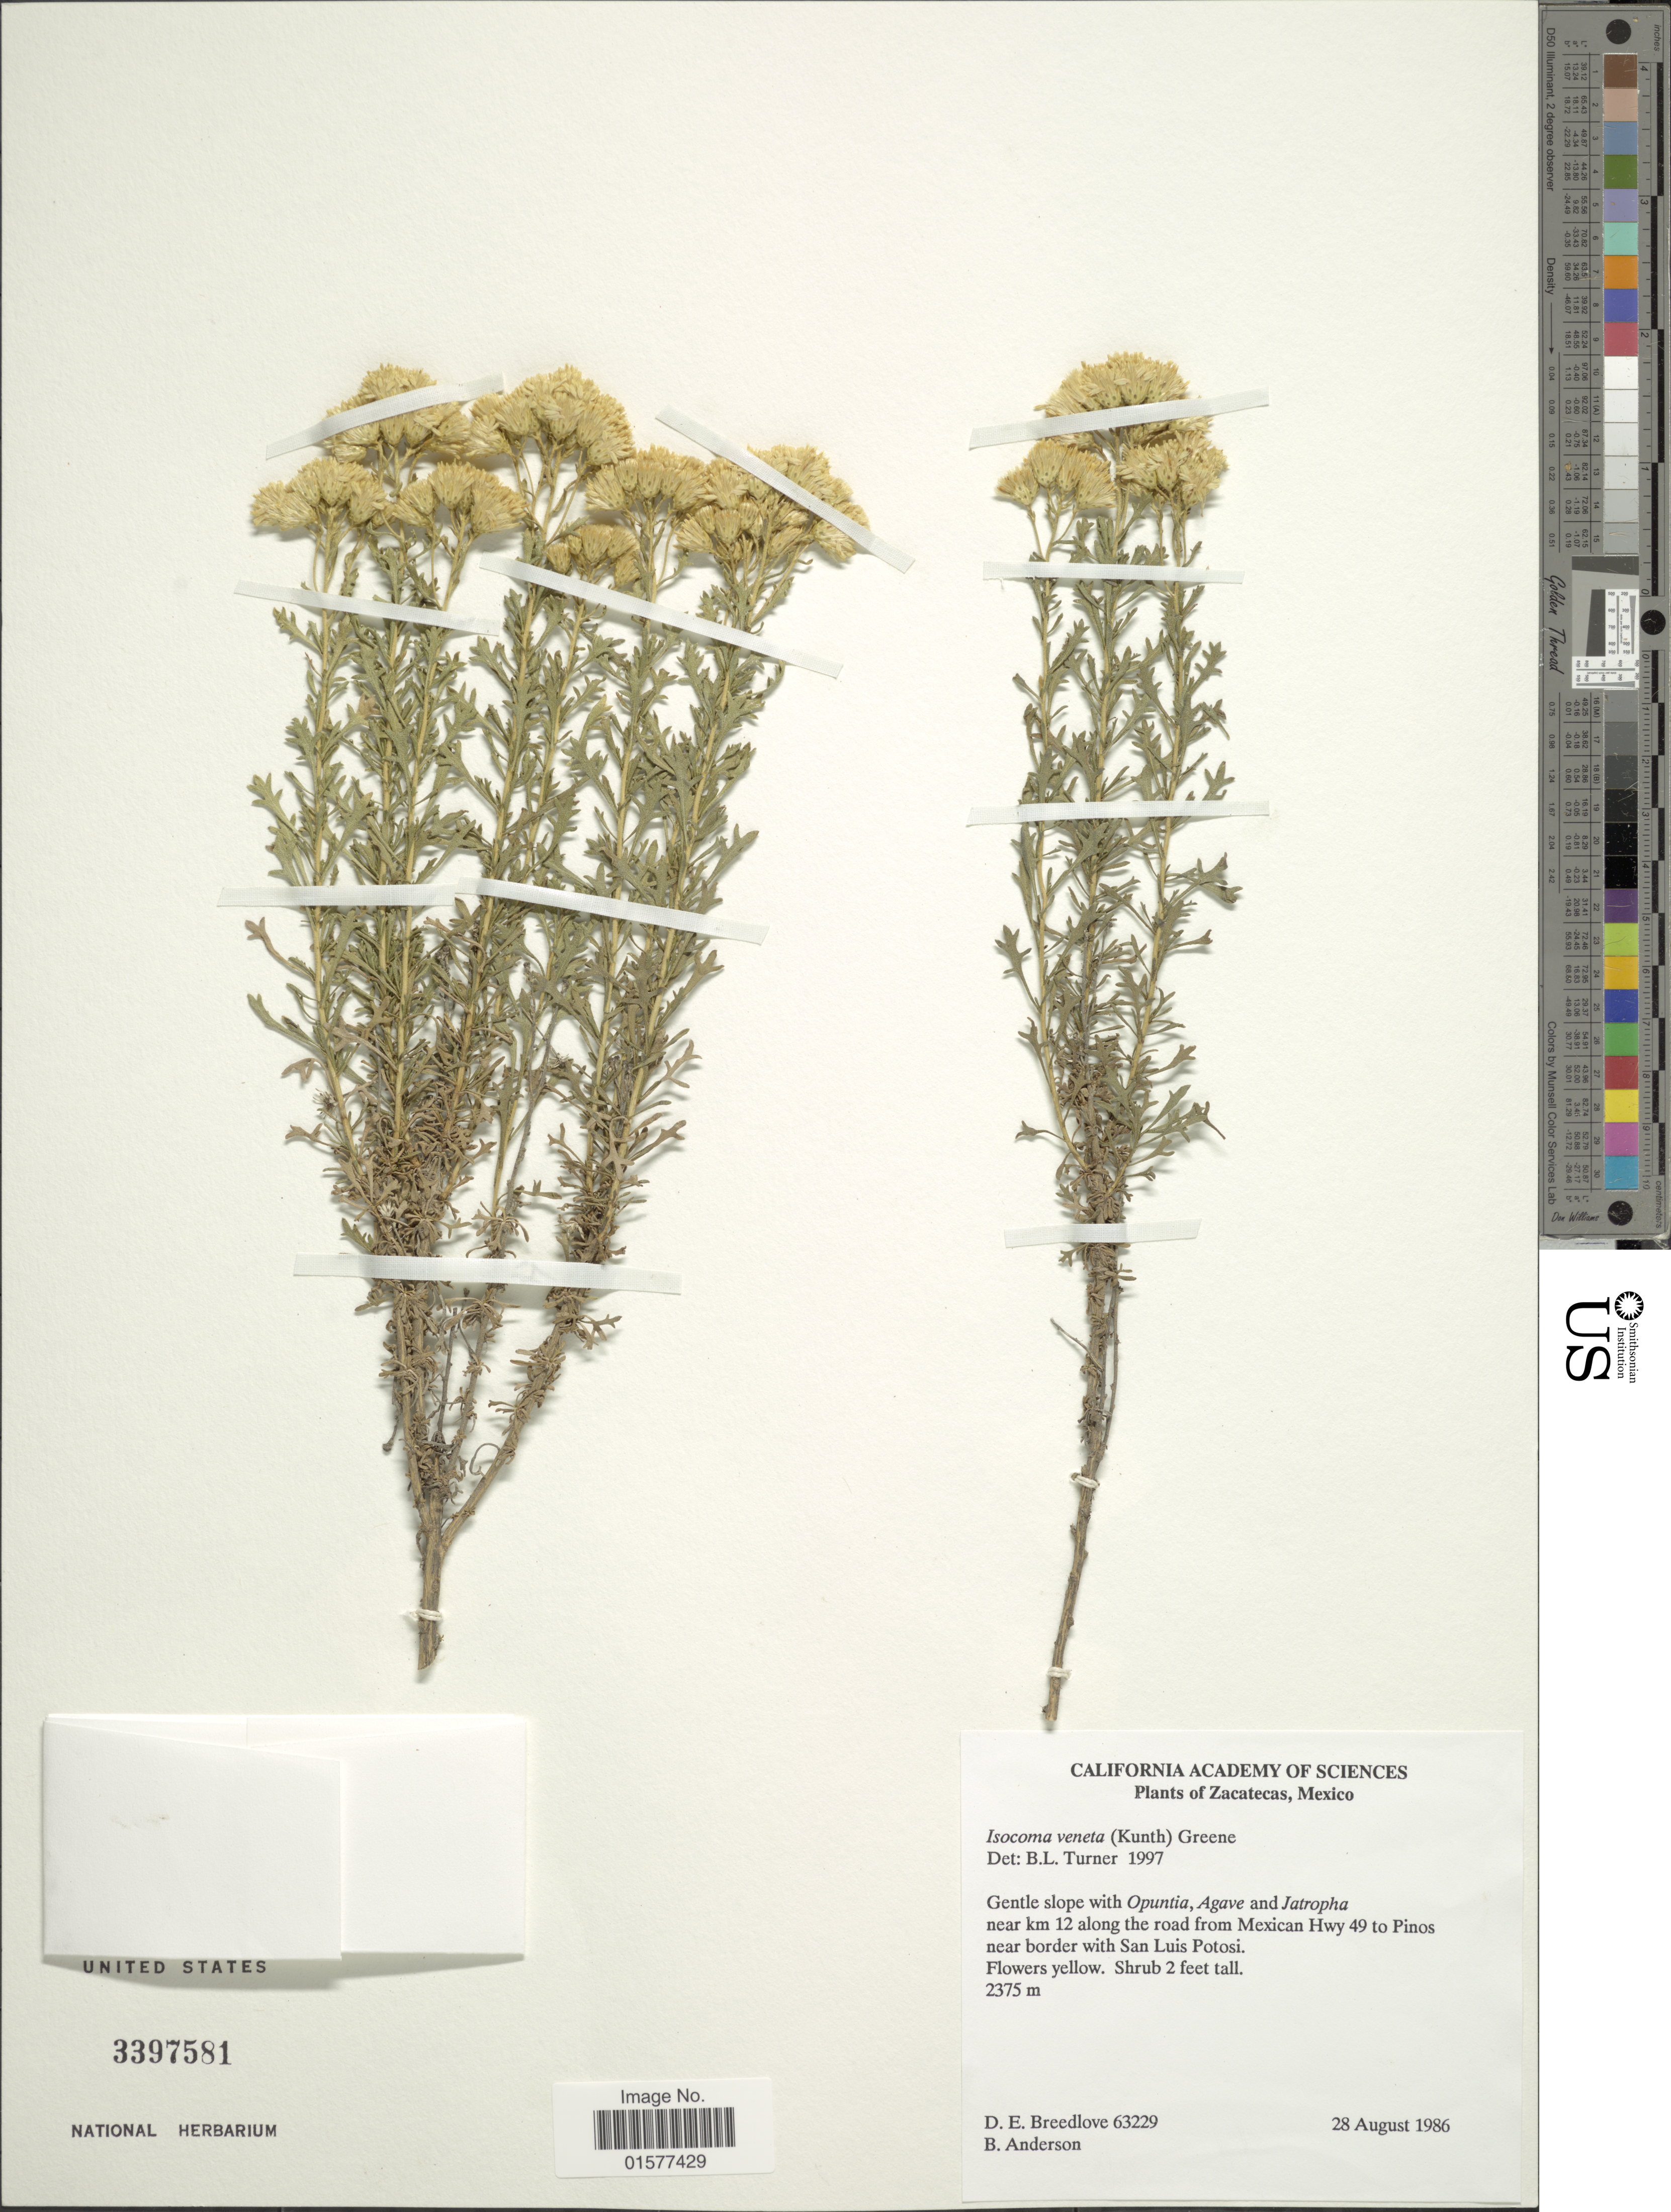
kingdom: Plantae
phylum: Tracheophyta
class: Magnoliopsida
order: Asterales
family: Asteraceae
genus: Isocoma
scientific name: Isocoma veneta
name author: (Kunth) Greene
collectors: D. E. Breedlove & B. Anderson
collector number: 63229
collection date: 1986-08-28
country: Mexico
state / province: Zacatecas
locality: Zacatecas, Mexico, Near km 12 along the road from Mexican Hwy 49 to Pinos near border with San Luis Potosi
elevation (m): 2375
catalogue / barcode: US 3397581